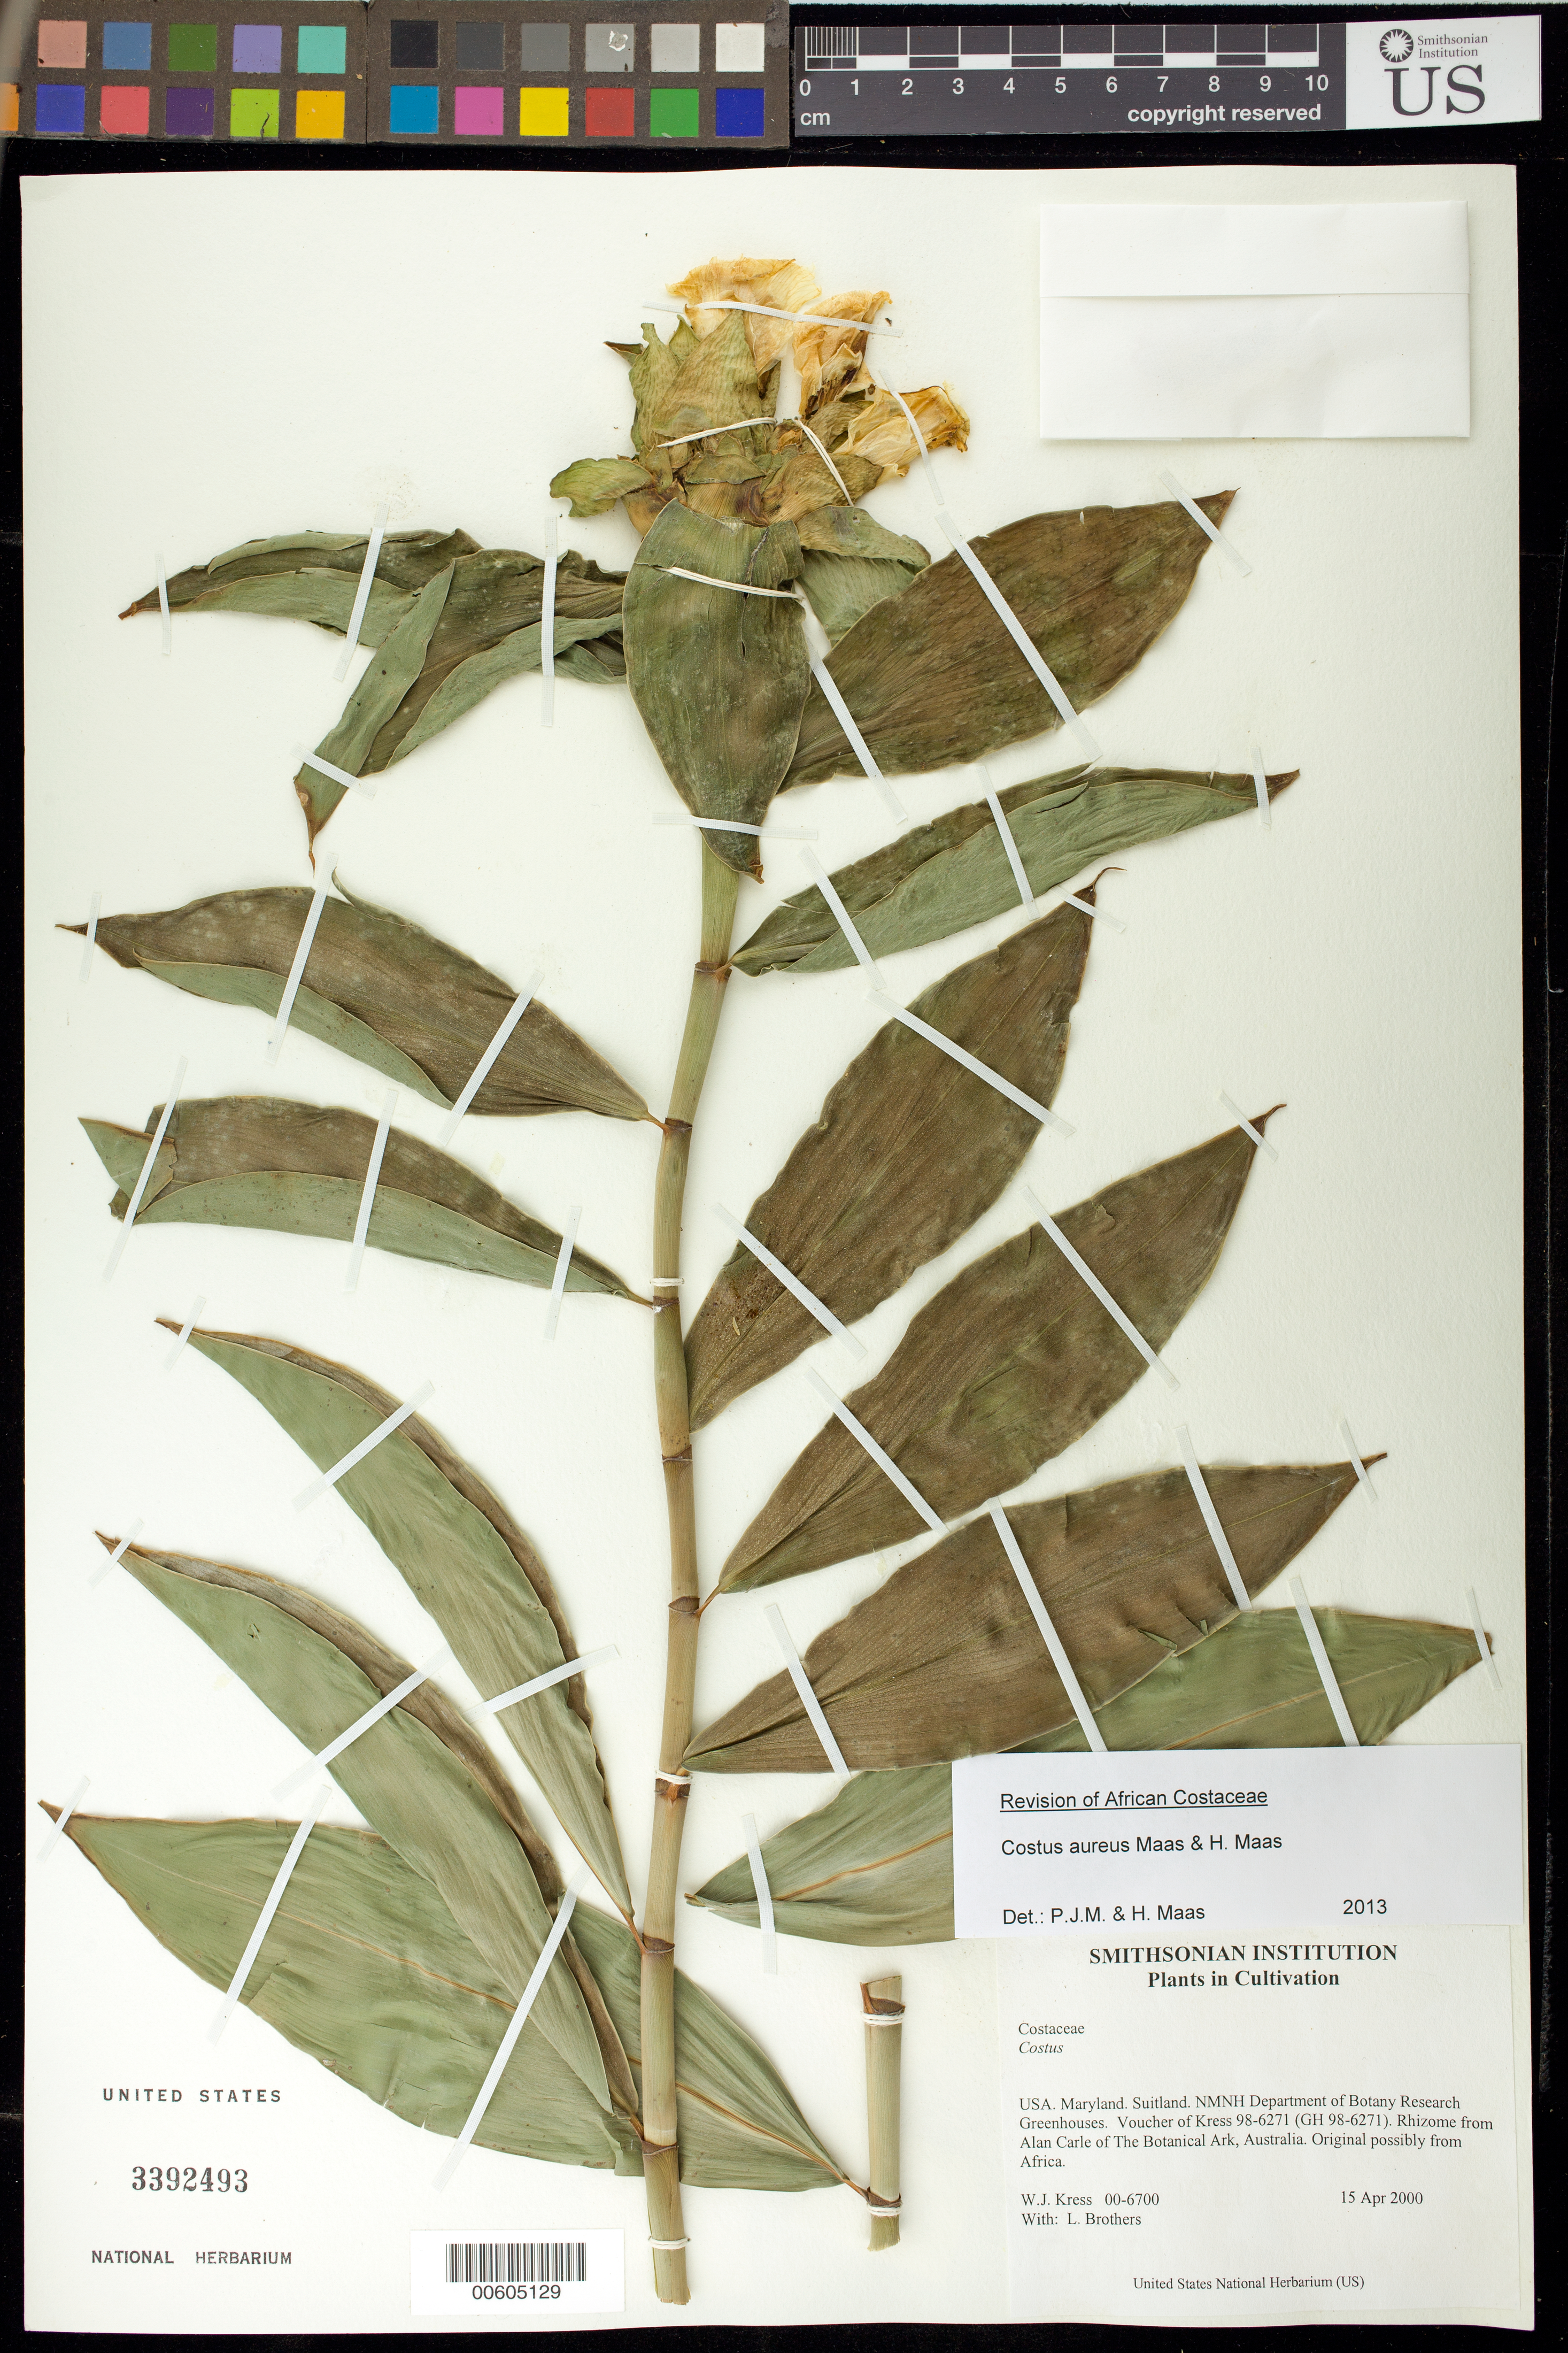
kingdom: Plantae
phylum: Tracheophyta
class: Liliopsida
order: Zingiberales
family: Costaceae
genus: Costus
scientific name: Costus aureus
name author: Maas & H. Maas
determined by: Maas, Paul J.; Maas van de Kamer, H.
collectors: W. J. Kress & L. E. Brothers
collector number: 00-6700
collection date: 2000-04-15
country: United States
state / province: Maryland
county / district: Prince George's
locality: NMNH Botany Research Greenhouses. Suitland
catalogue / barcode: US 3392493